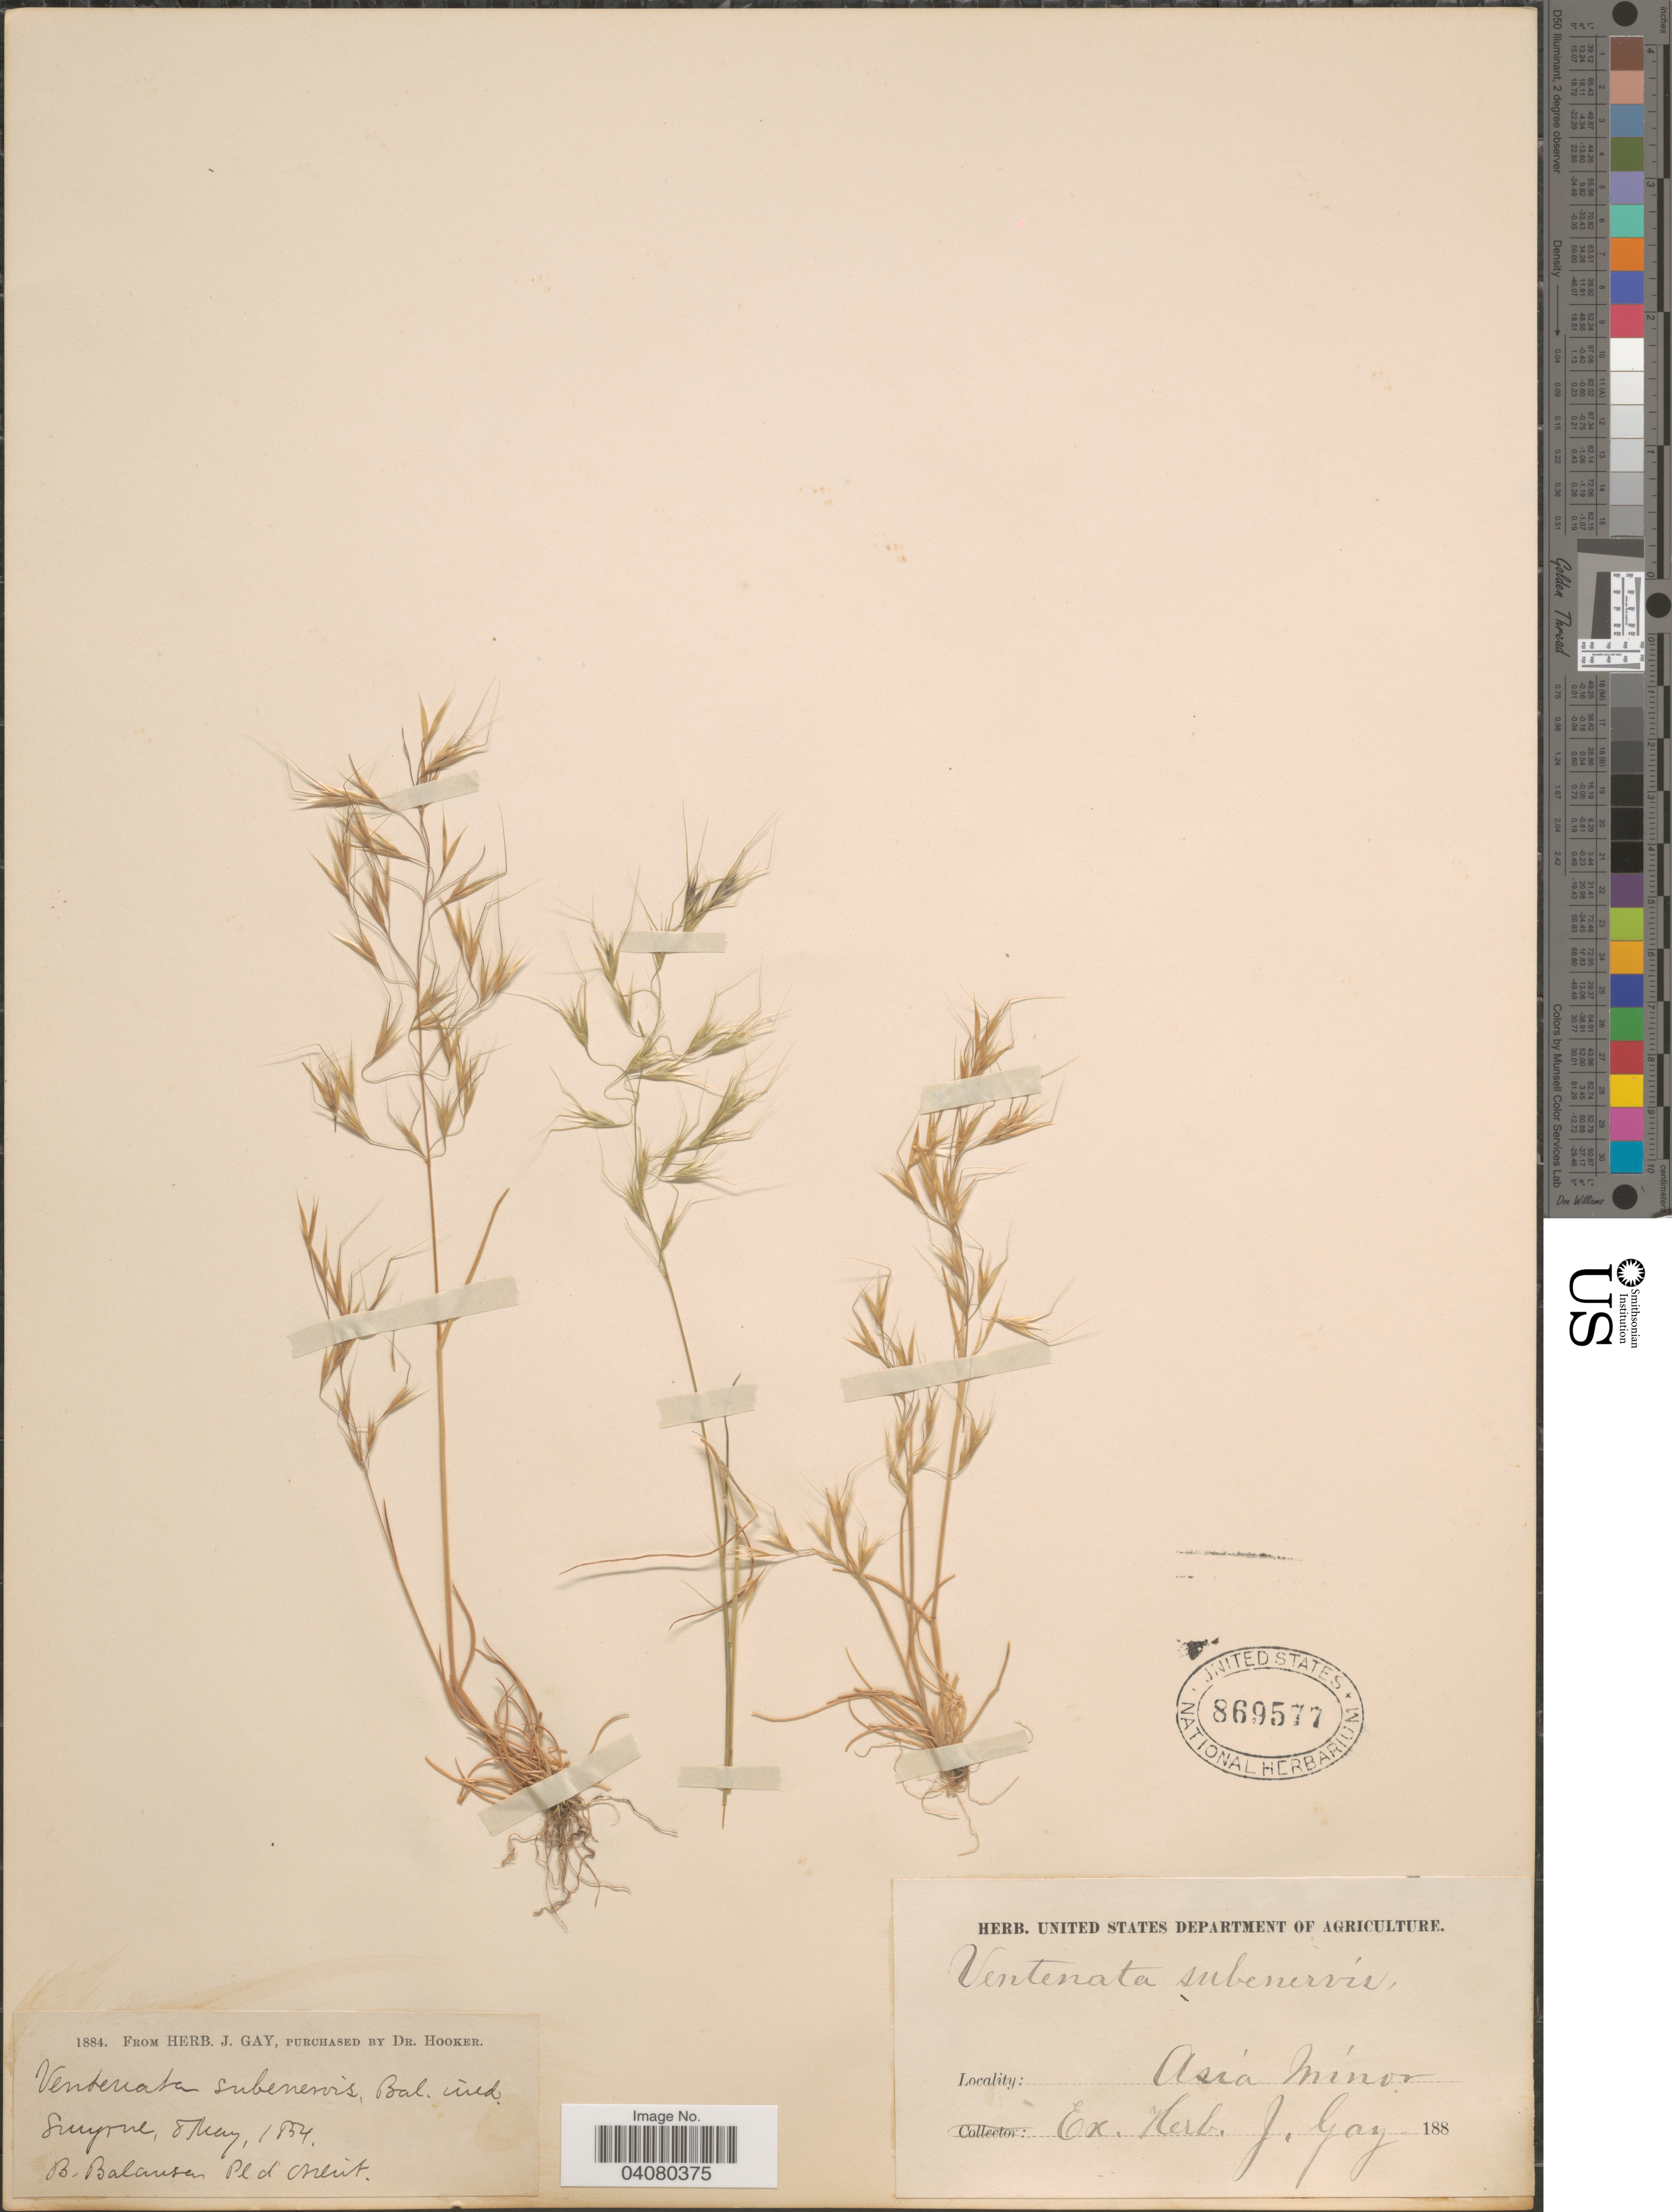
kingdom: Plantae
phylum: Tracheophyta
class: Liliopsida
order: Poales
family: Poaceae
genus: Ventenata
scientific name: Ventenata subenervis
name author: Boiss. & Balansa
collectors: B. Balansa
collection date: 1854-05-08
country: Turkey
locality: [illegible text]. D'Orient. Asia Minor.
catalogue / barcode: US 869577